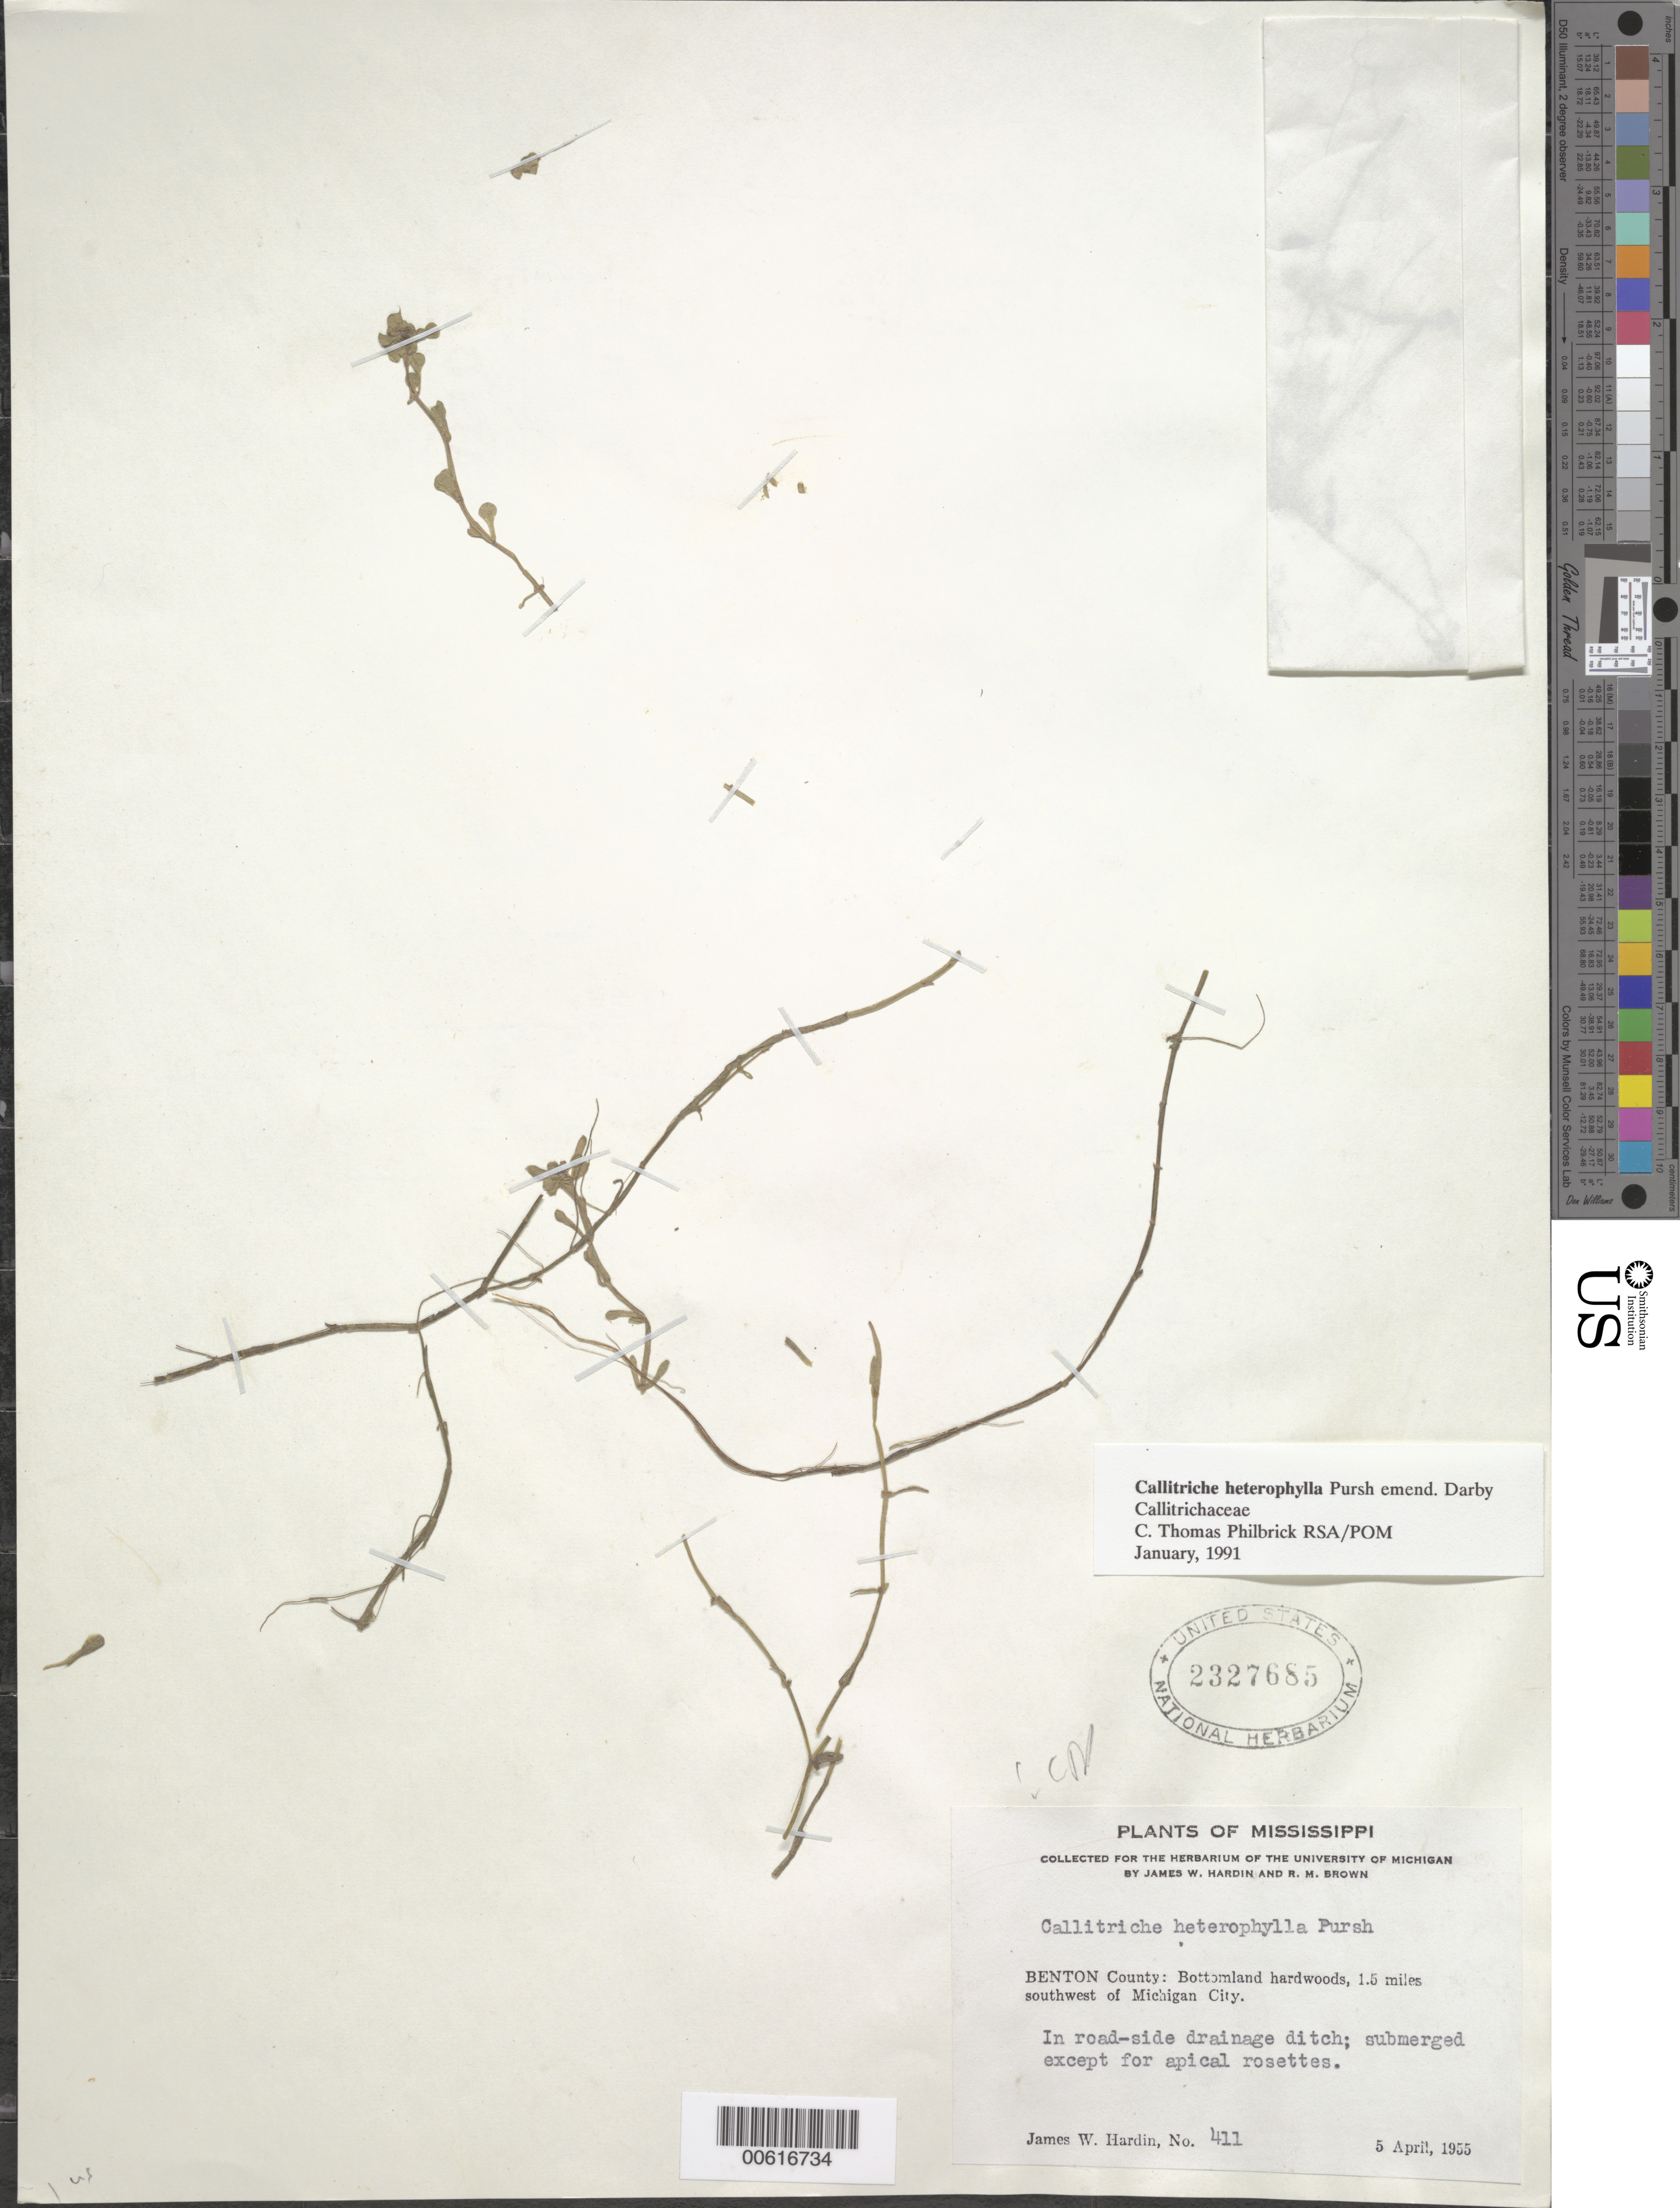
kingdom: Plantae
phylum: Tracheophyta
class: Magnoliopsida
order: Lamiales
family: Plantaginaceae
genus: Callitriche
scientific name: Callitriche heterophylla Pursh emend. Darby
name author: Pursh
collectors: J. Hardin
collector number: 411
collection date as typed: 05 Apr 1955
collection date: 1955-04-05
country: United States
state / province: Mississippi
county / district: Benton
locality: SW of Michigan City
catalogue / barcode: US 2327685